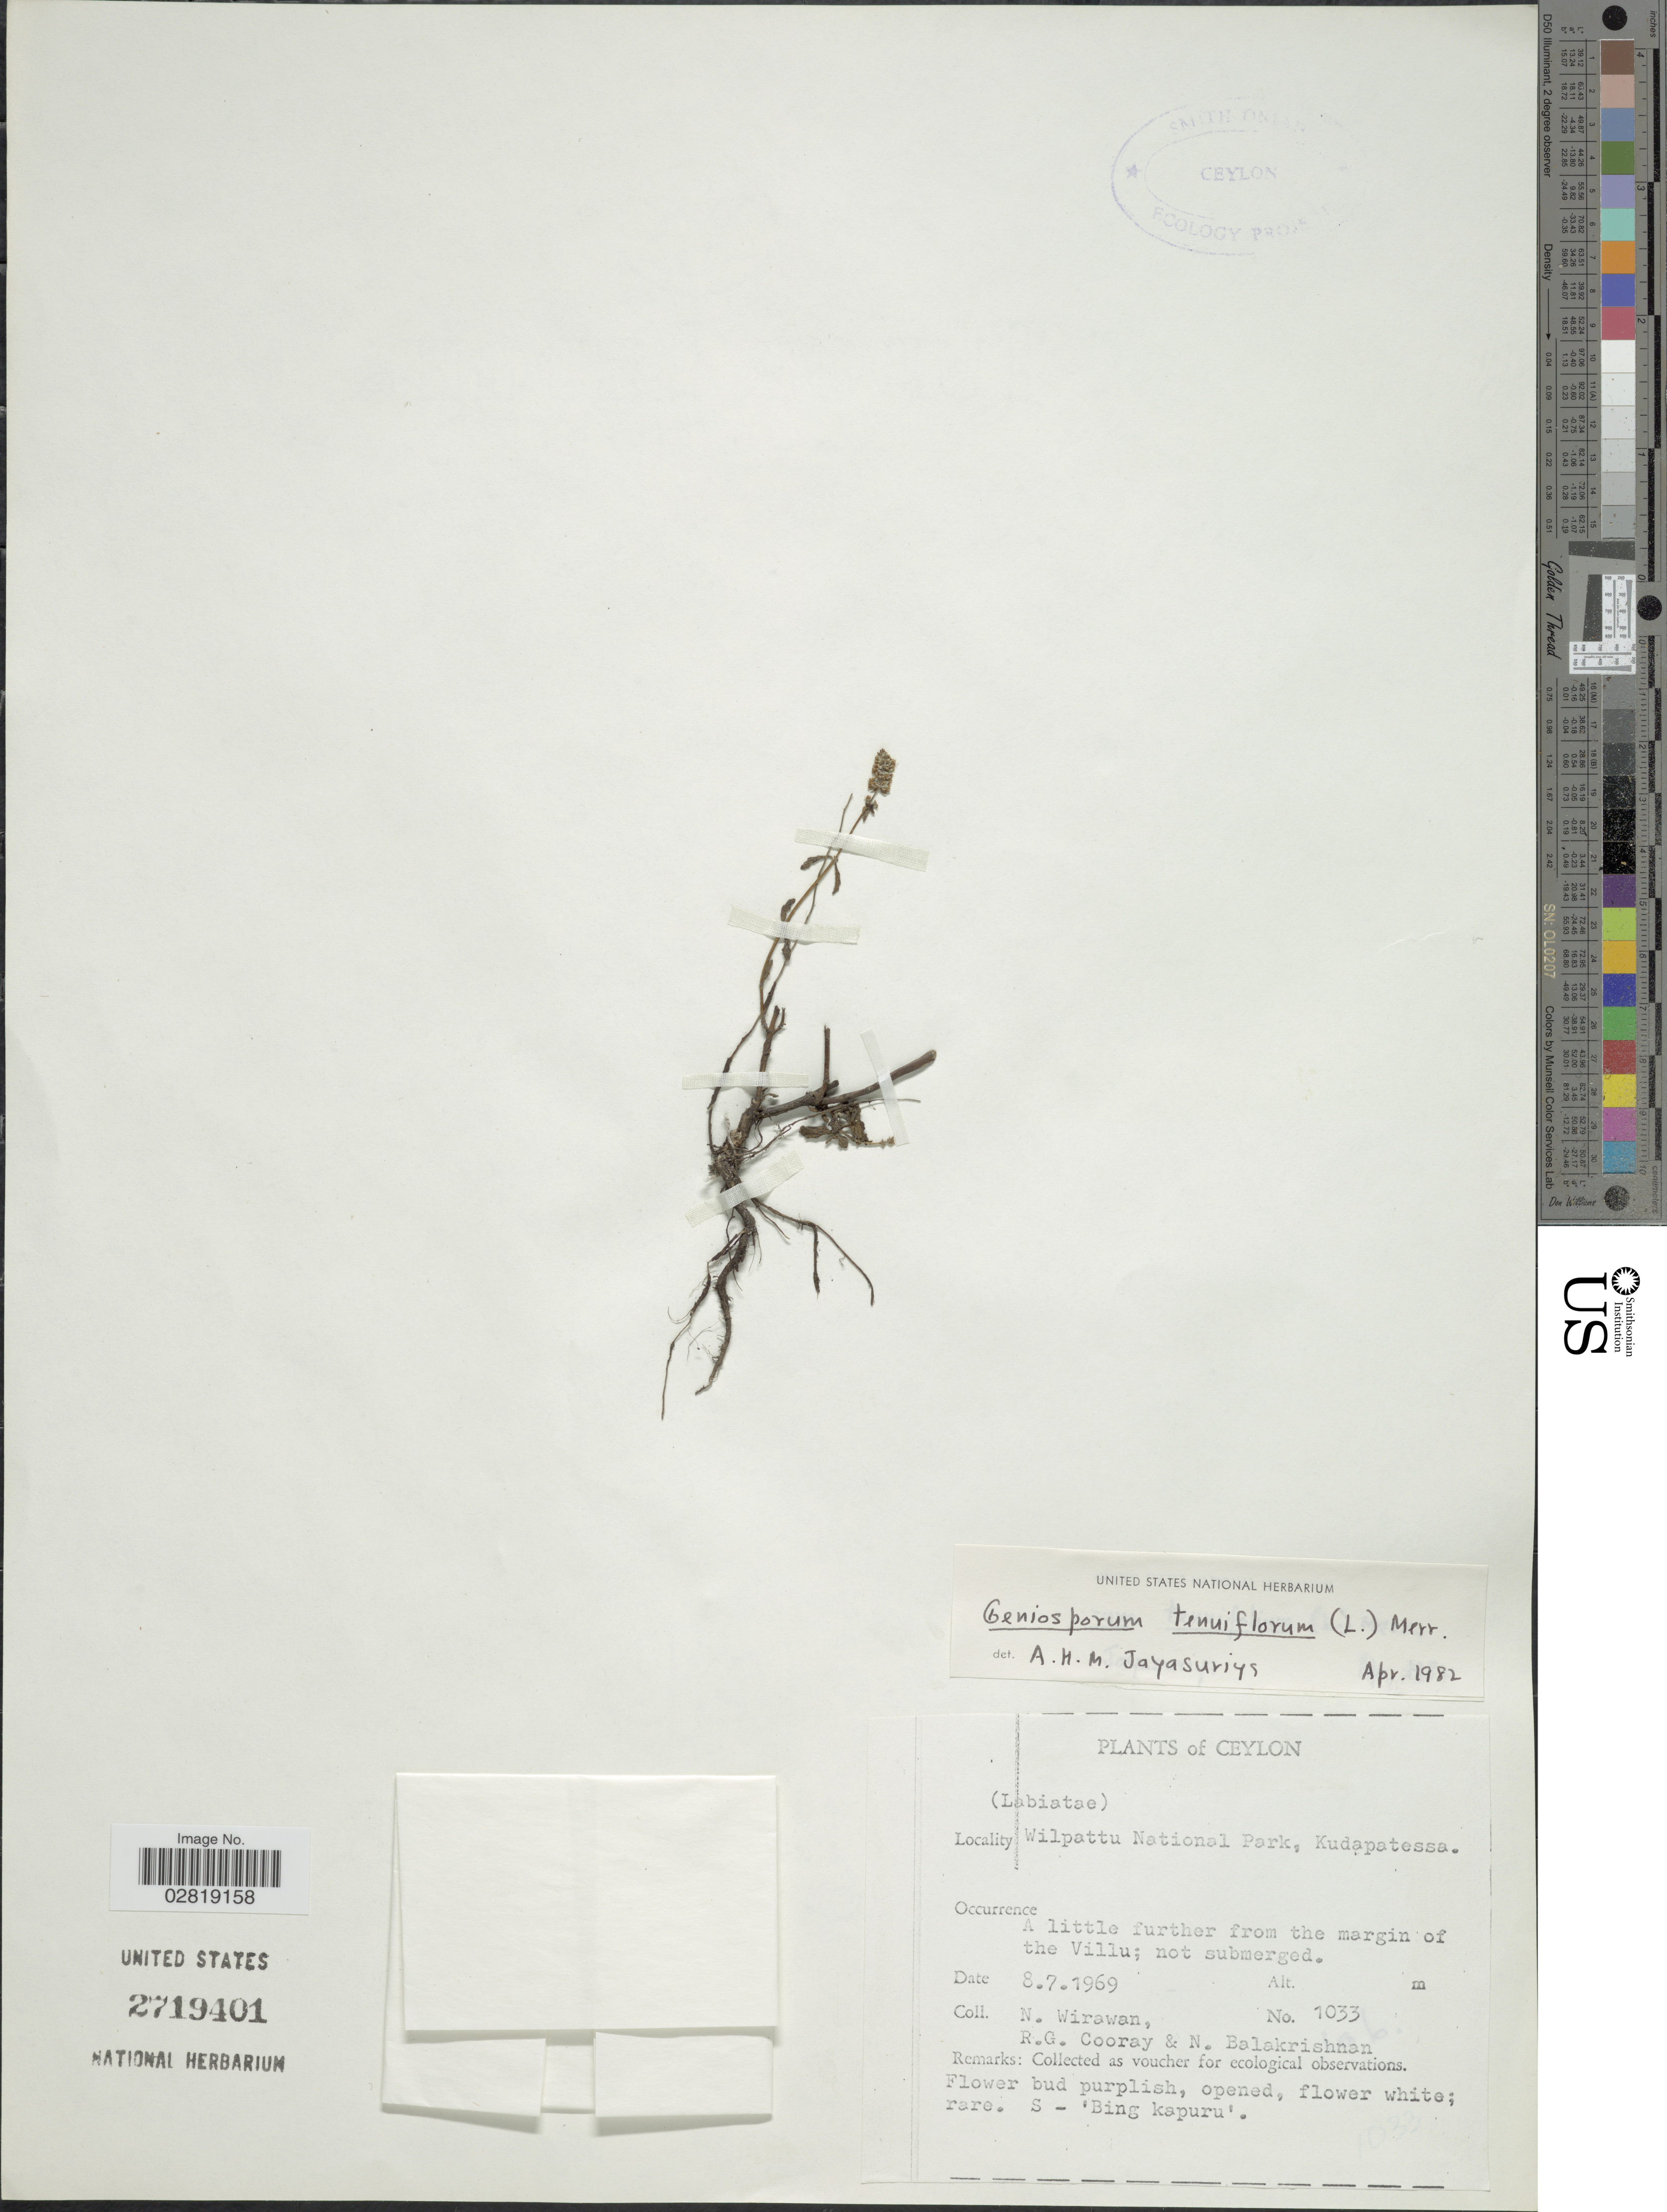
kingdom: Plantae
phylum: Tracheophyta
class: Magnoliopsida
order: Lamiales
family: Lamiaceae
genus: Geniosporum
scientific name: Geniosporum tenuiflorum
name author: (L.) Merr.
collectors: N. Wirawan, R. Cooray & N. Balakrishnan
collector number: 1033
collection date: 1969-07-08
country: Sri Lanka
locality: Ceylon. Wilpattu National Park, Kudapatessa. A little further from the margin of the Villu.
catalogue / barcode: US 2719401